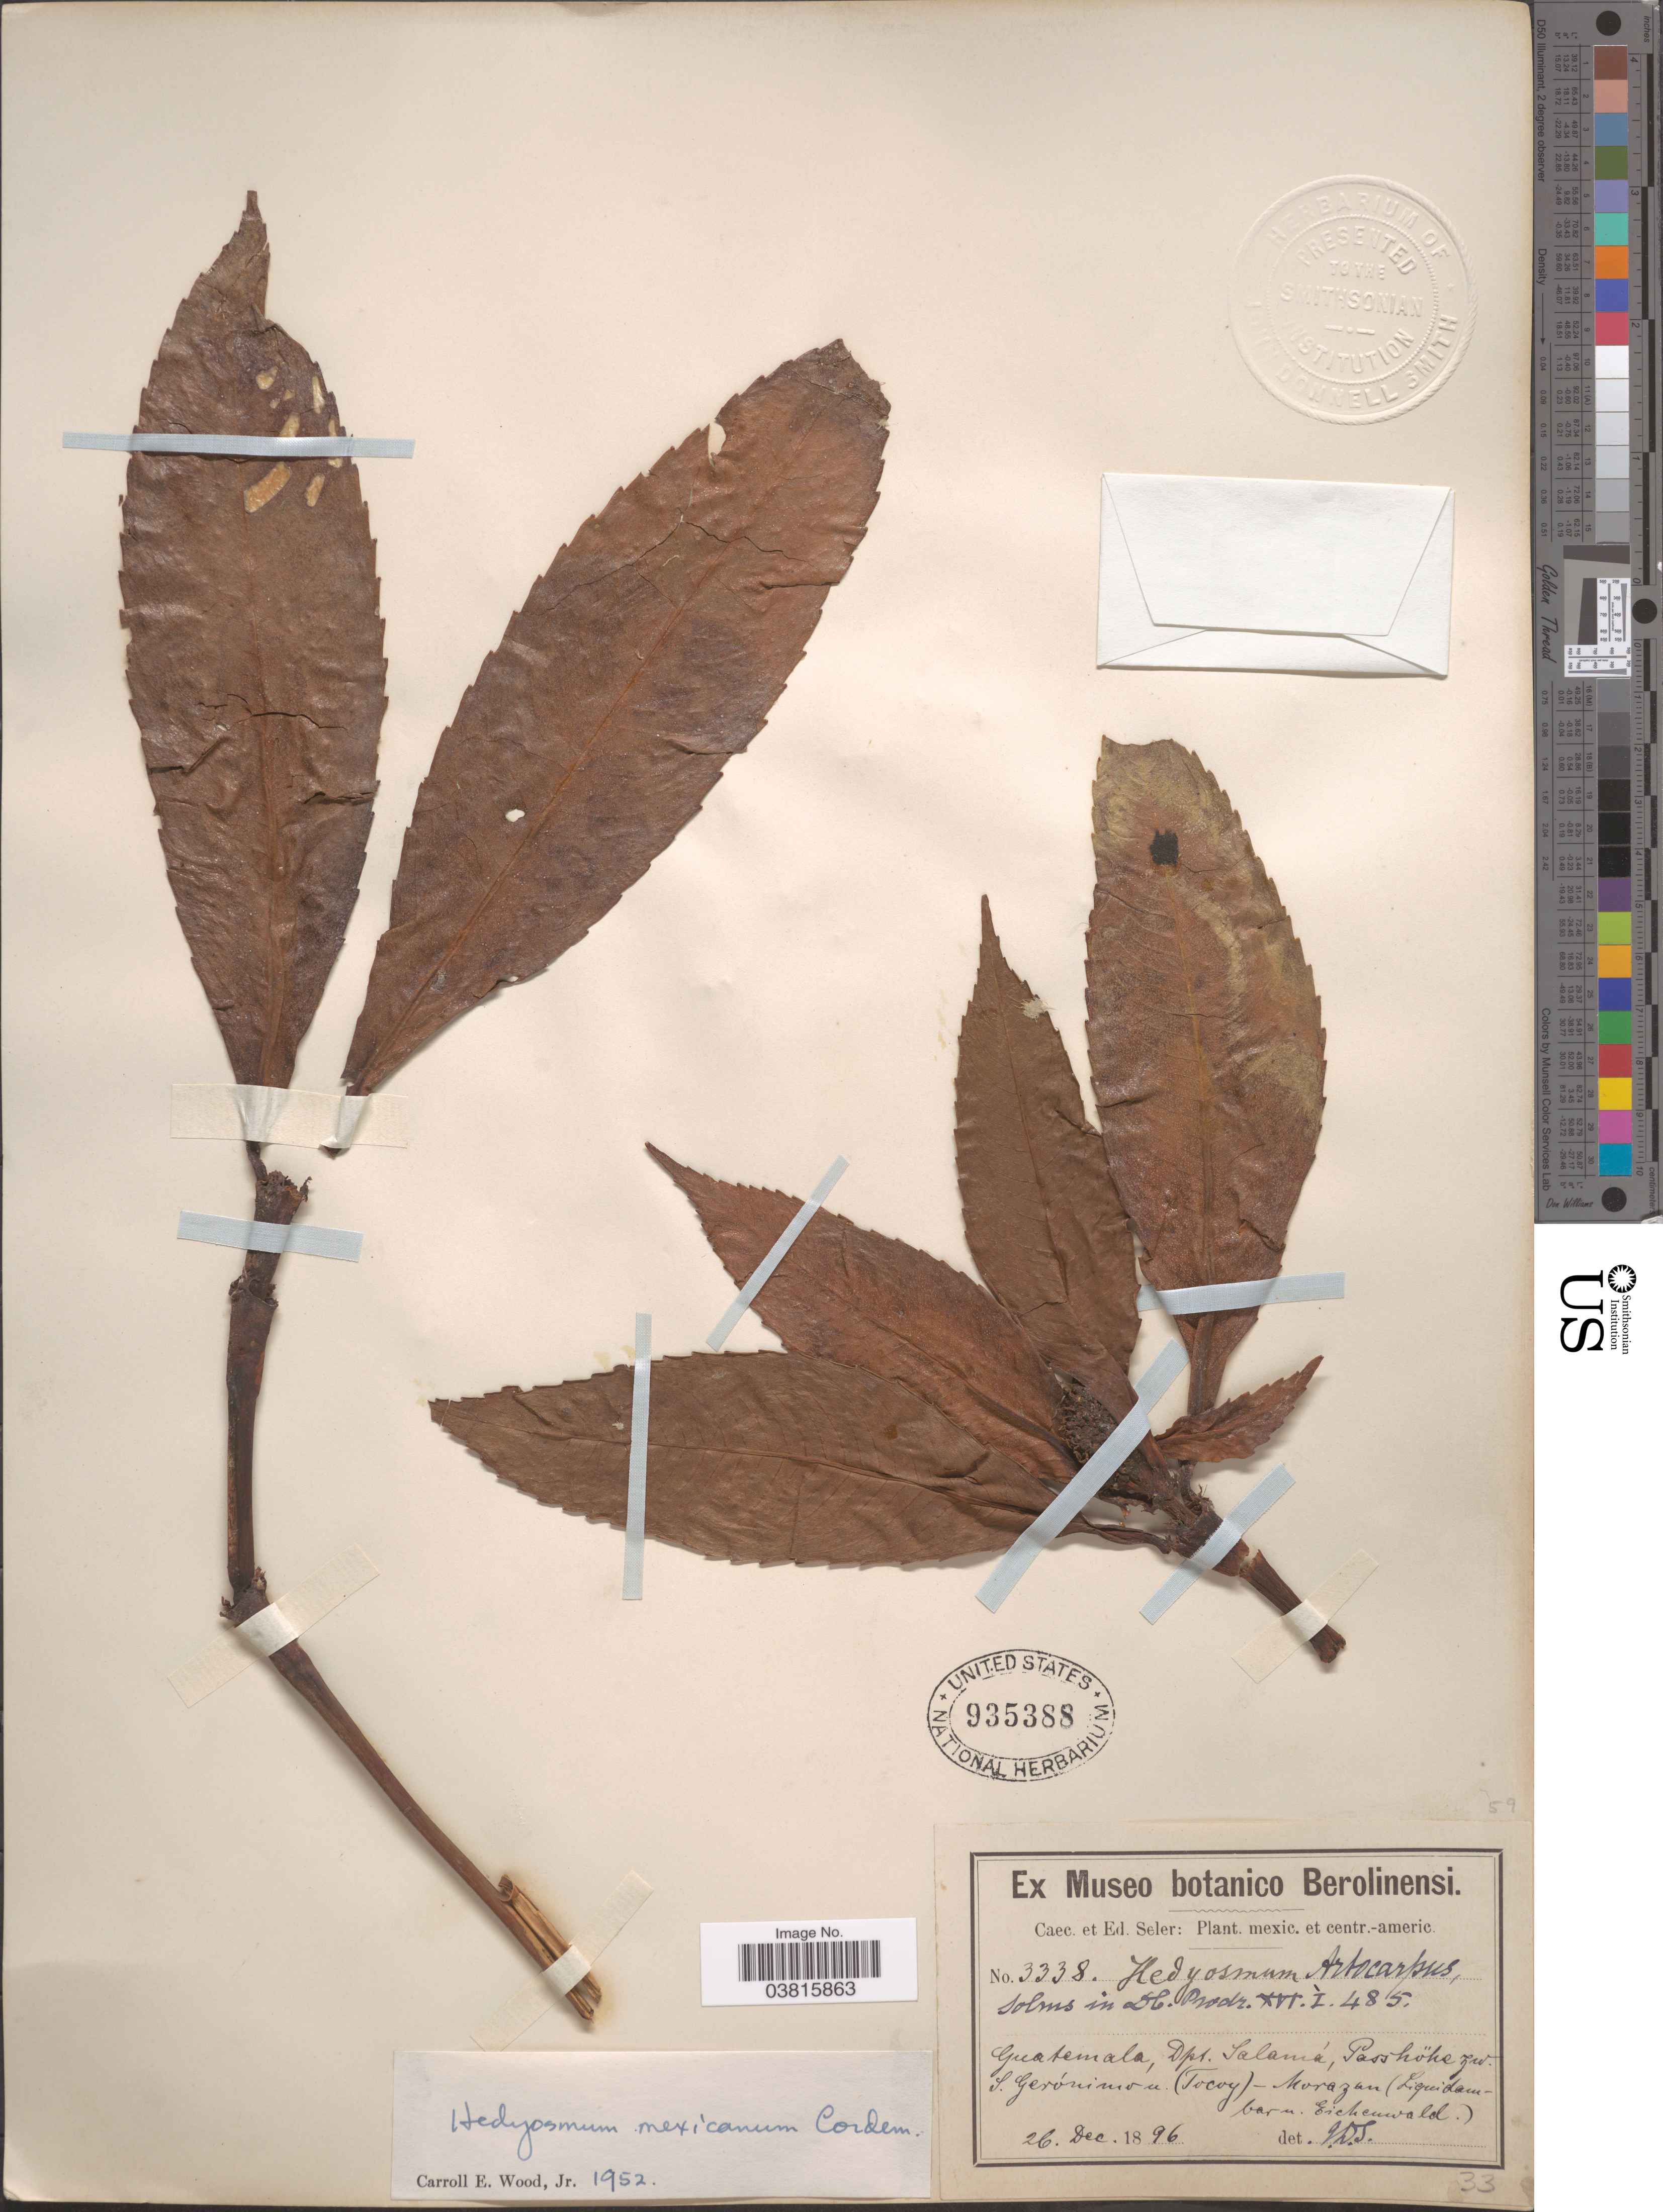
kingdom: Plantae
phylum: Tracheophyta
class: Magnoliopsida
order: Chloranthales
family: Chloranthaceae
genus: Hedyosmum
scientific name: Hedyosmum artocarpus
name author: Solms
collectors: C. Seler & E. G. Seler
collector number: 3338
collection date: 1896-12-26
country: Guatemala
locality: Dpt. Salamá, Passhöhe zed. S. Gerónimora (Tocoy) - Morazan (Liquidambar. Eichewald.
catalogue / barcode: US 935388